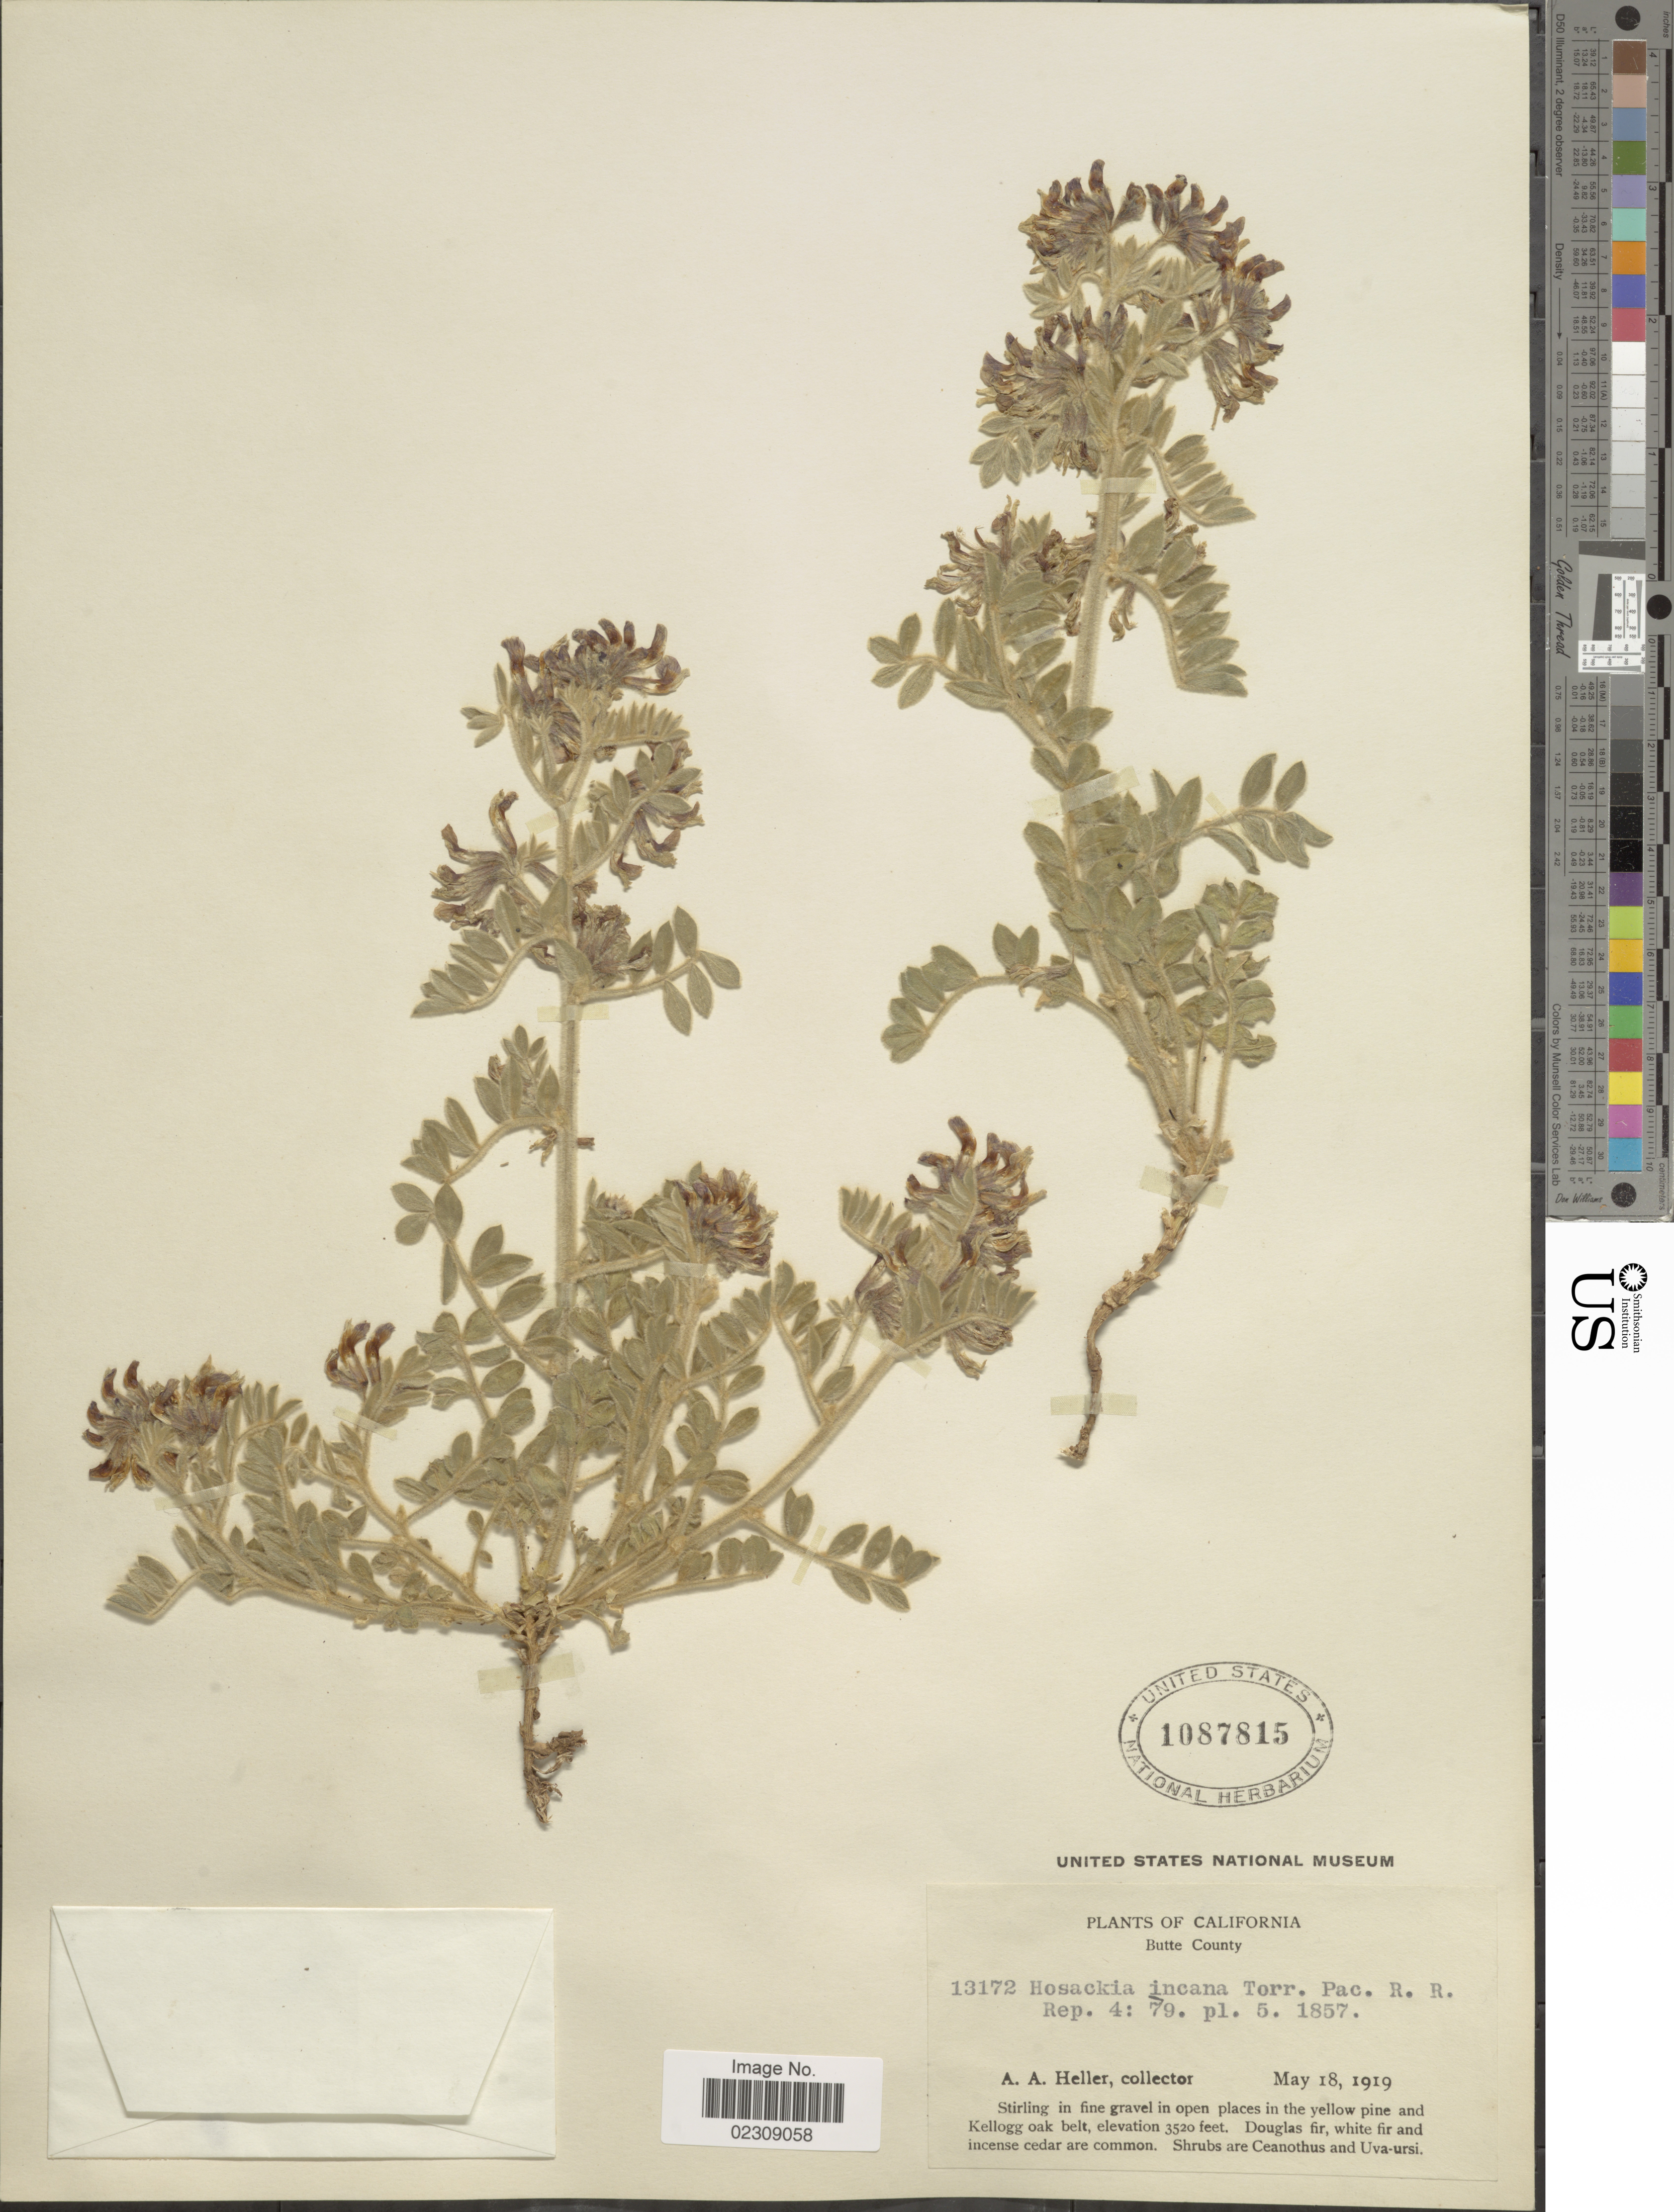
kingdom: Plantae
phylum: Tracheophyta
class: Magnoliopsida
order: Fabales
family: Fabaceae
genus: Hosackia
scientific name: Hosackia incana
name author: Torr.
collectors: A. A. Heller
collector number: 13172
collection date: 1919-05-18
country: United States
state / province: California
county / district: Butte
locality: Butte County. Stirling in fine gravel in open places in the yellow pine and Kellogg oak belt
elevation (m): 1073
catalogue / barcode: US 1087815